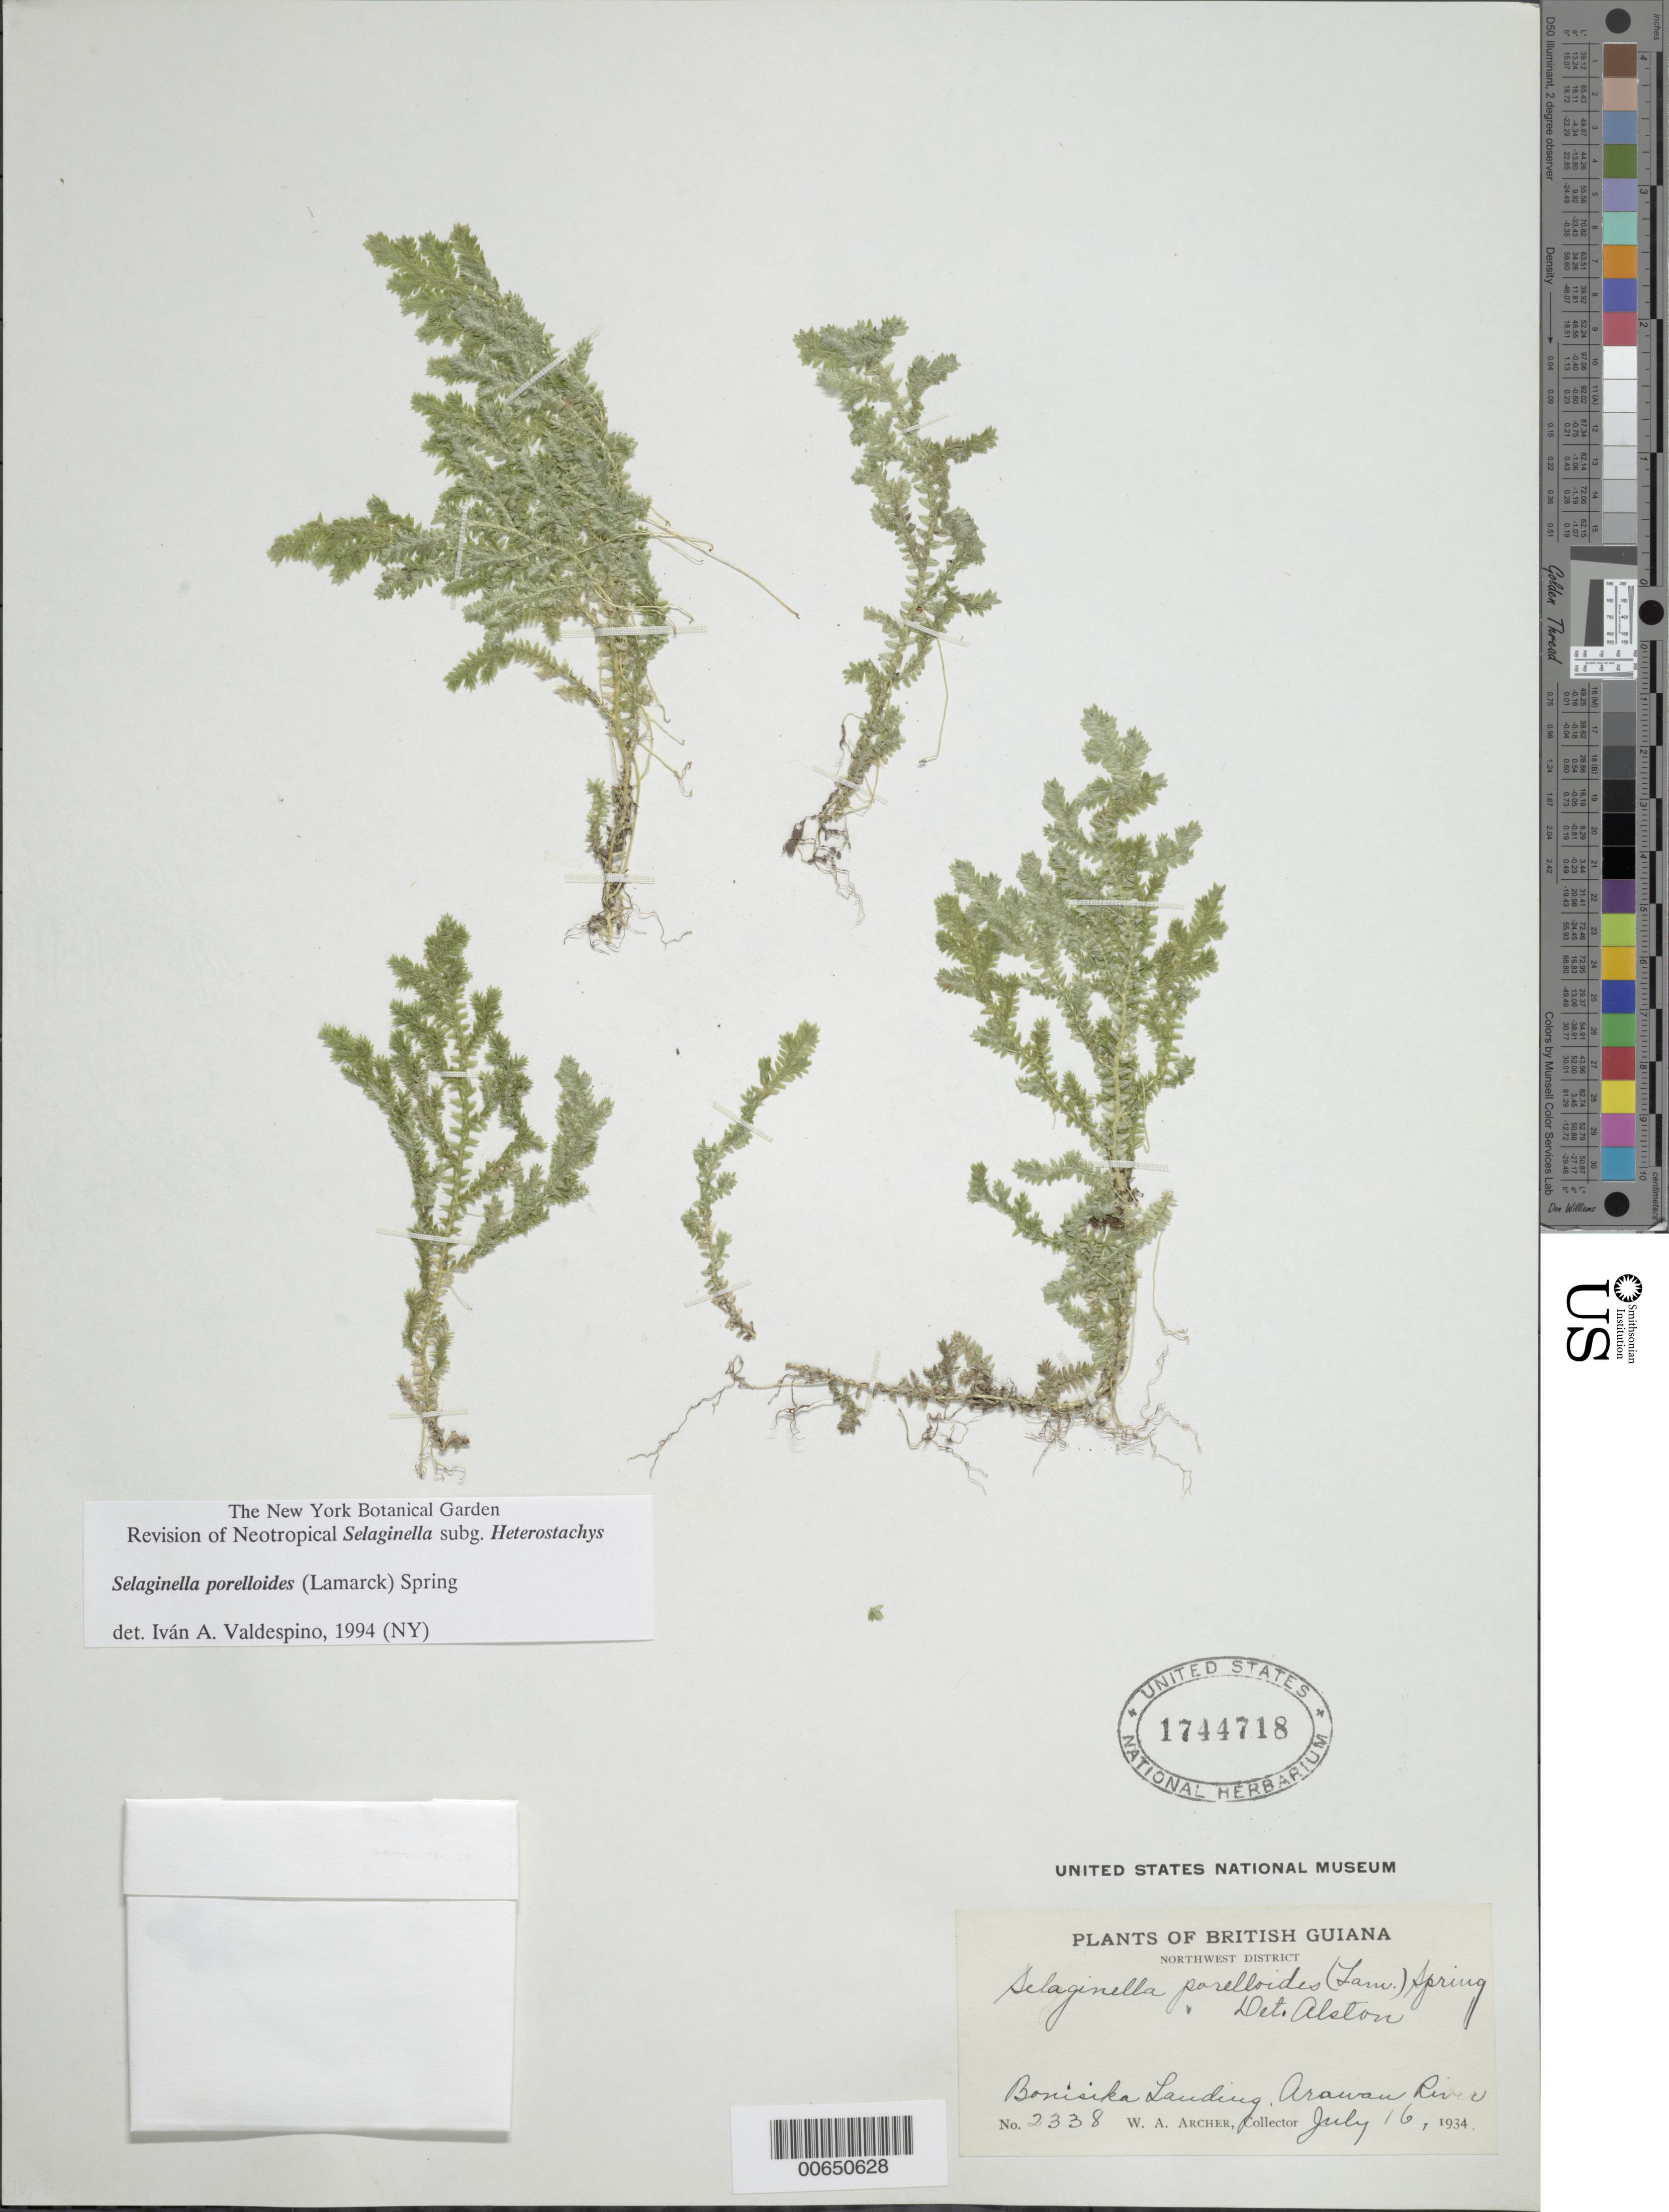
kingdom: Plantae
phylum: Tracheophyta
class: Lycopodiopsida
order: Selaginellales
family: Selaginellaceae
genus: Selaginella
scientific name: Selaginella porelloides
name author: (Lam.) Spring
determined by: Alston, A. H. G.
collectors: W. A. Archer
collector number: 2338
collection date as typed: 16-Jul-34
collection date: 1934-07-16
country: Guyana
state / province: Barima-Waini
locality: Bonisika Landing, Arawau R.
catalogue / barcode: US 1744718